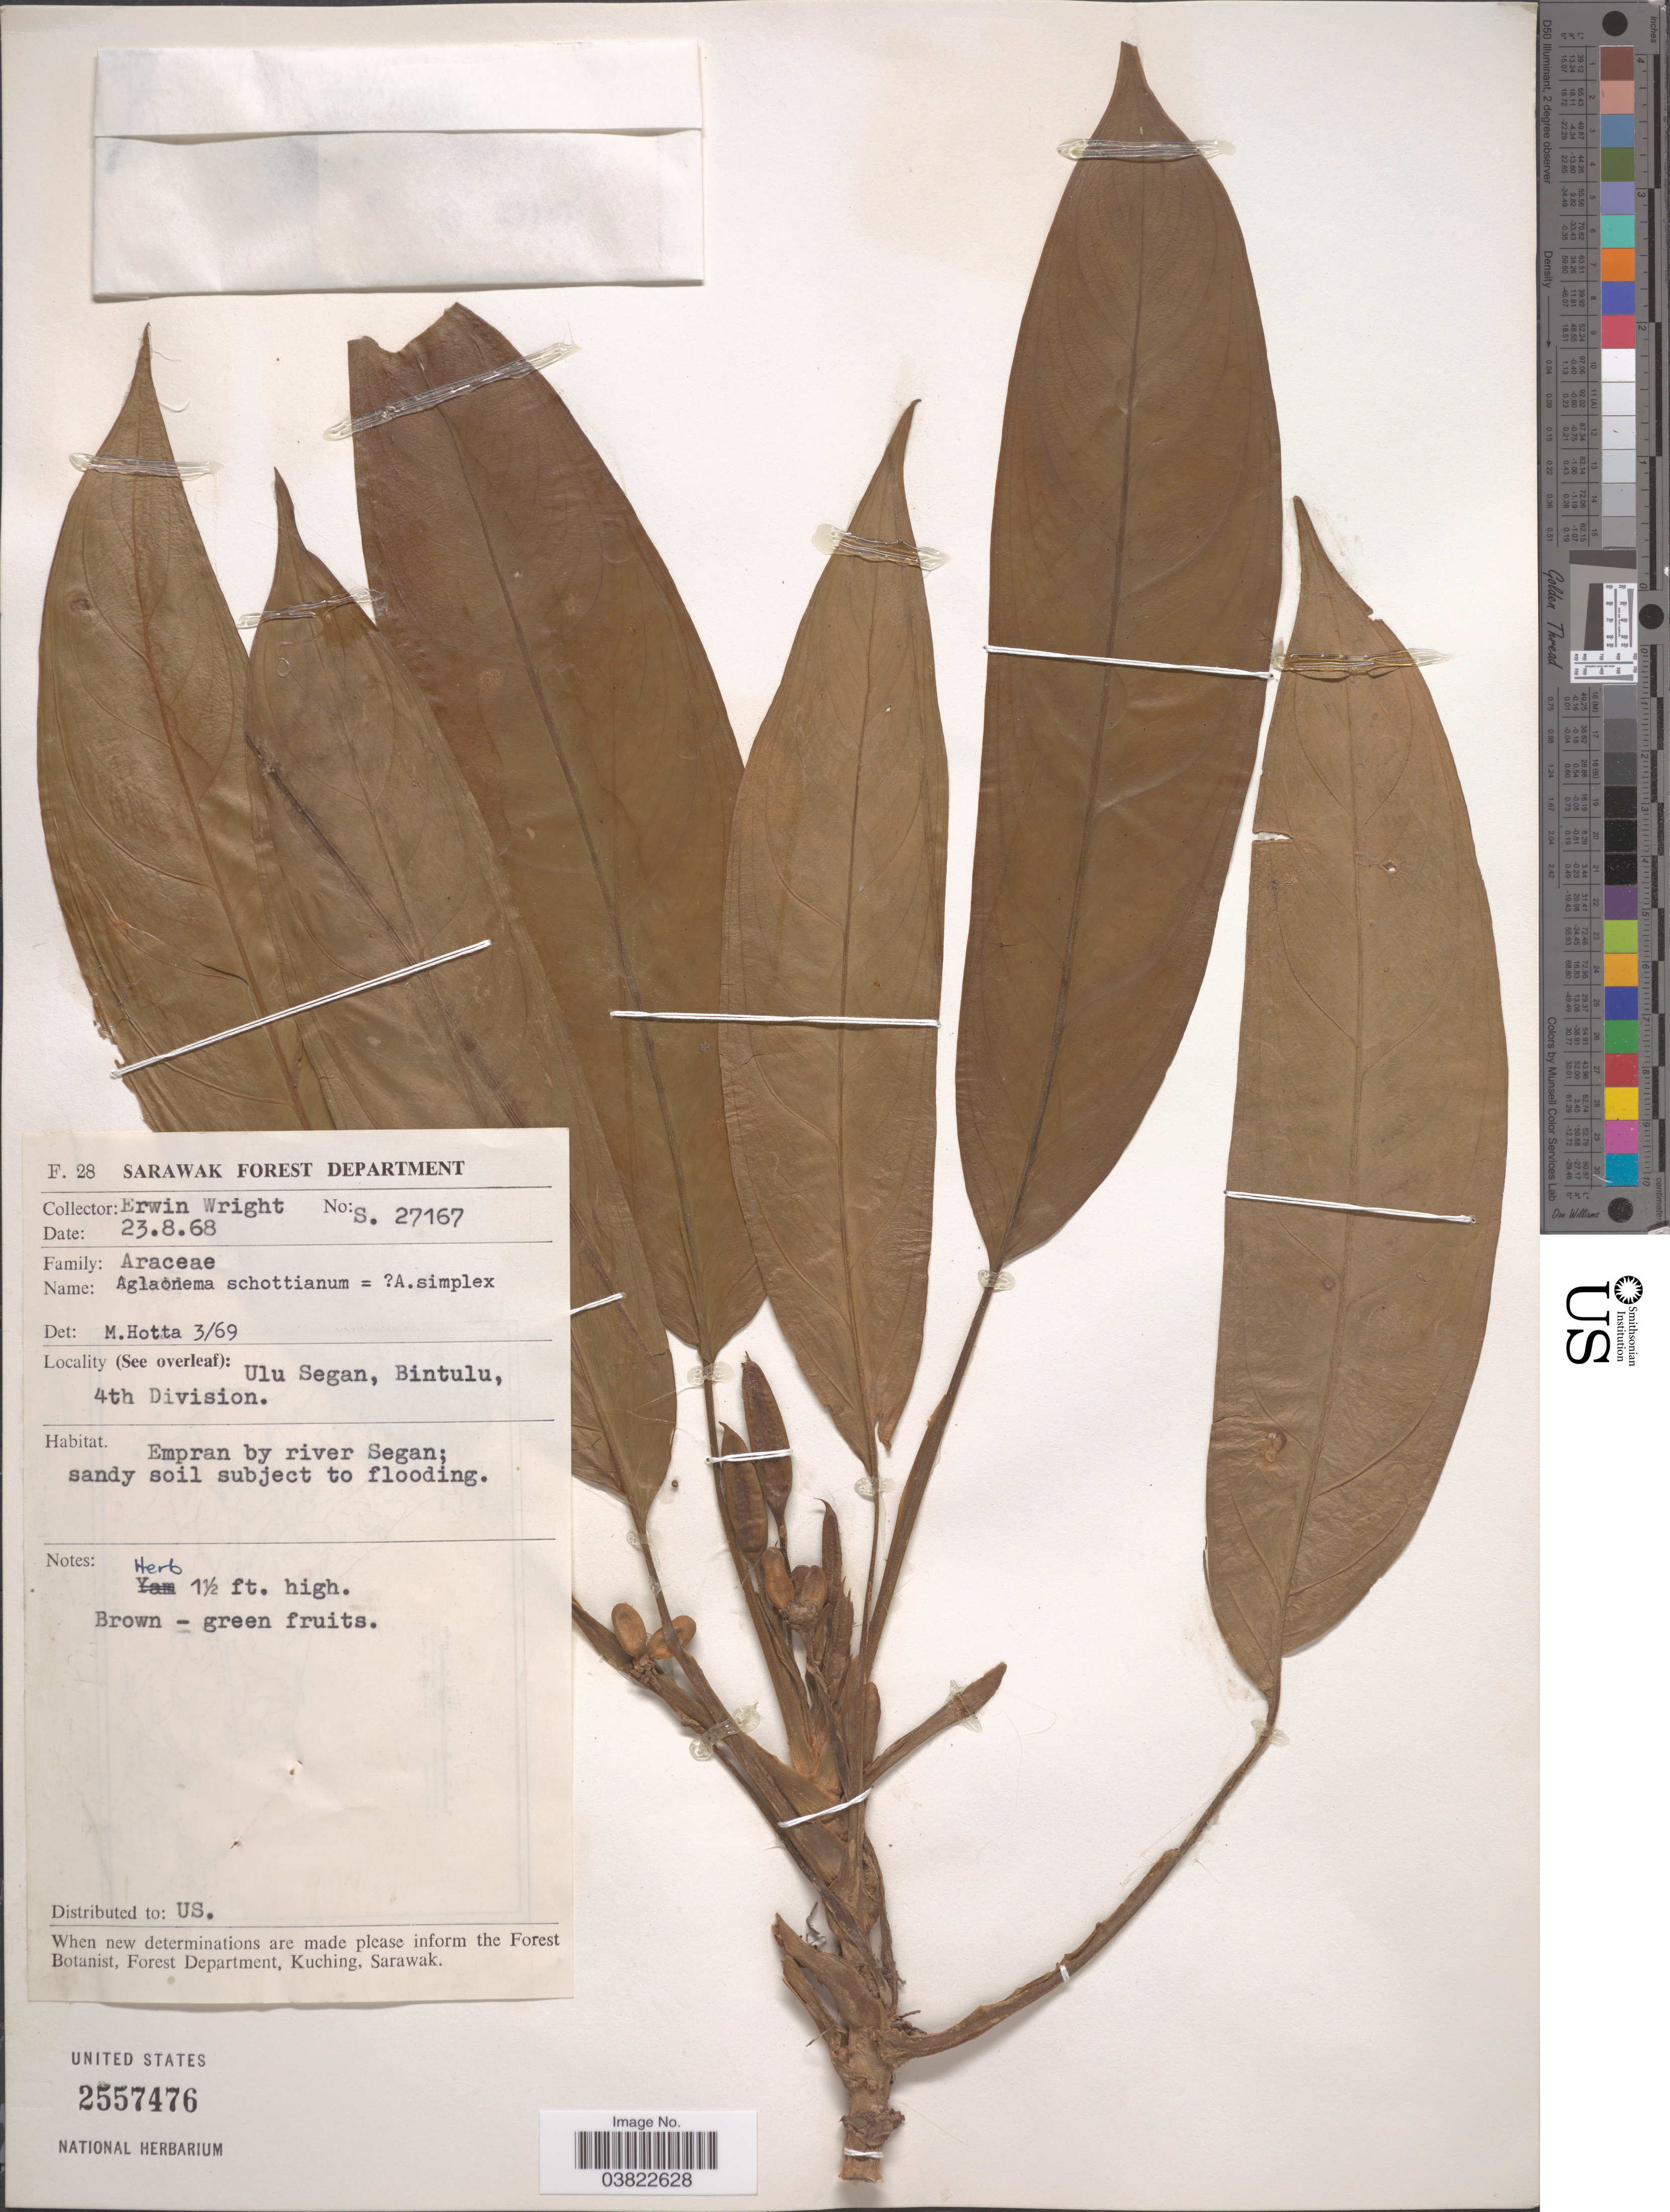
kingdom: Plantae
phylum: Tracheophyta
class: Liliopsida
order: Alismatales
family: Araceae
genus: Aglaonema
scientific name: Aglaonema simplex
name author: Blume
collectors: E. Wright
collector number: S.27167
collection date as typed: Transcribed d/m/y: 23/8/68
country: Malaysia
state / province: Sarawak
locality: Ulu Segan, Bintulu, 4th Division. Empran by river Segan.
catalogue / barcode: US 2557476